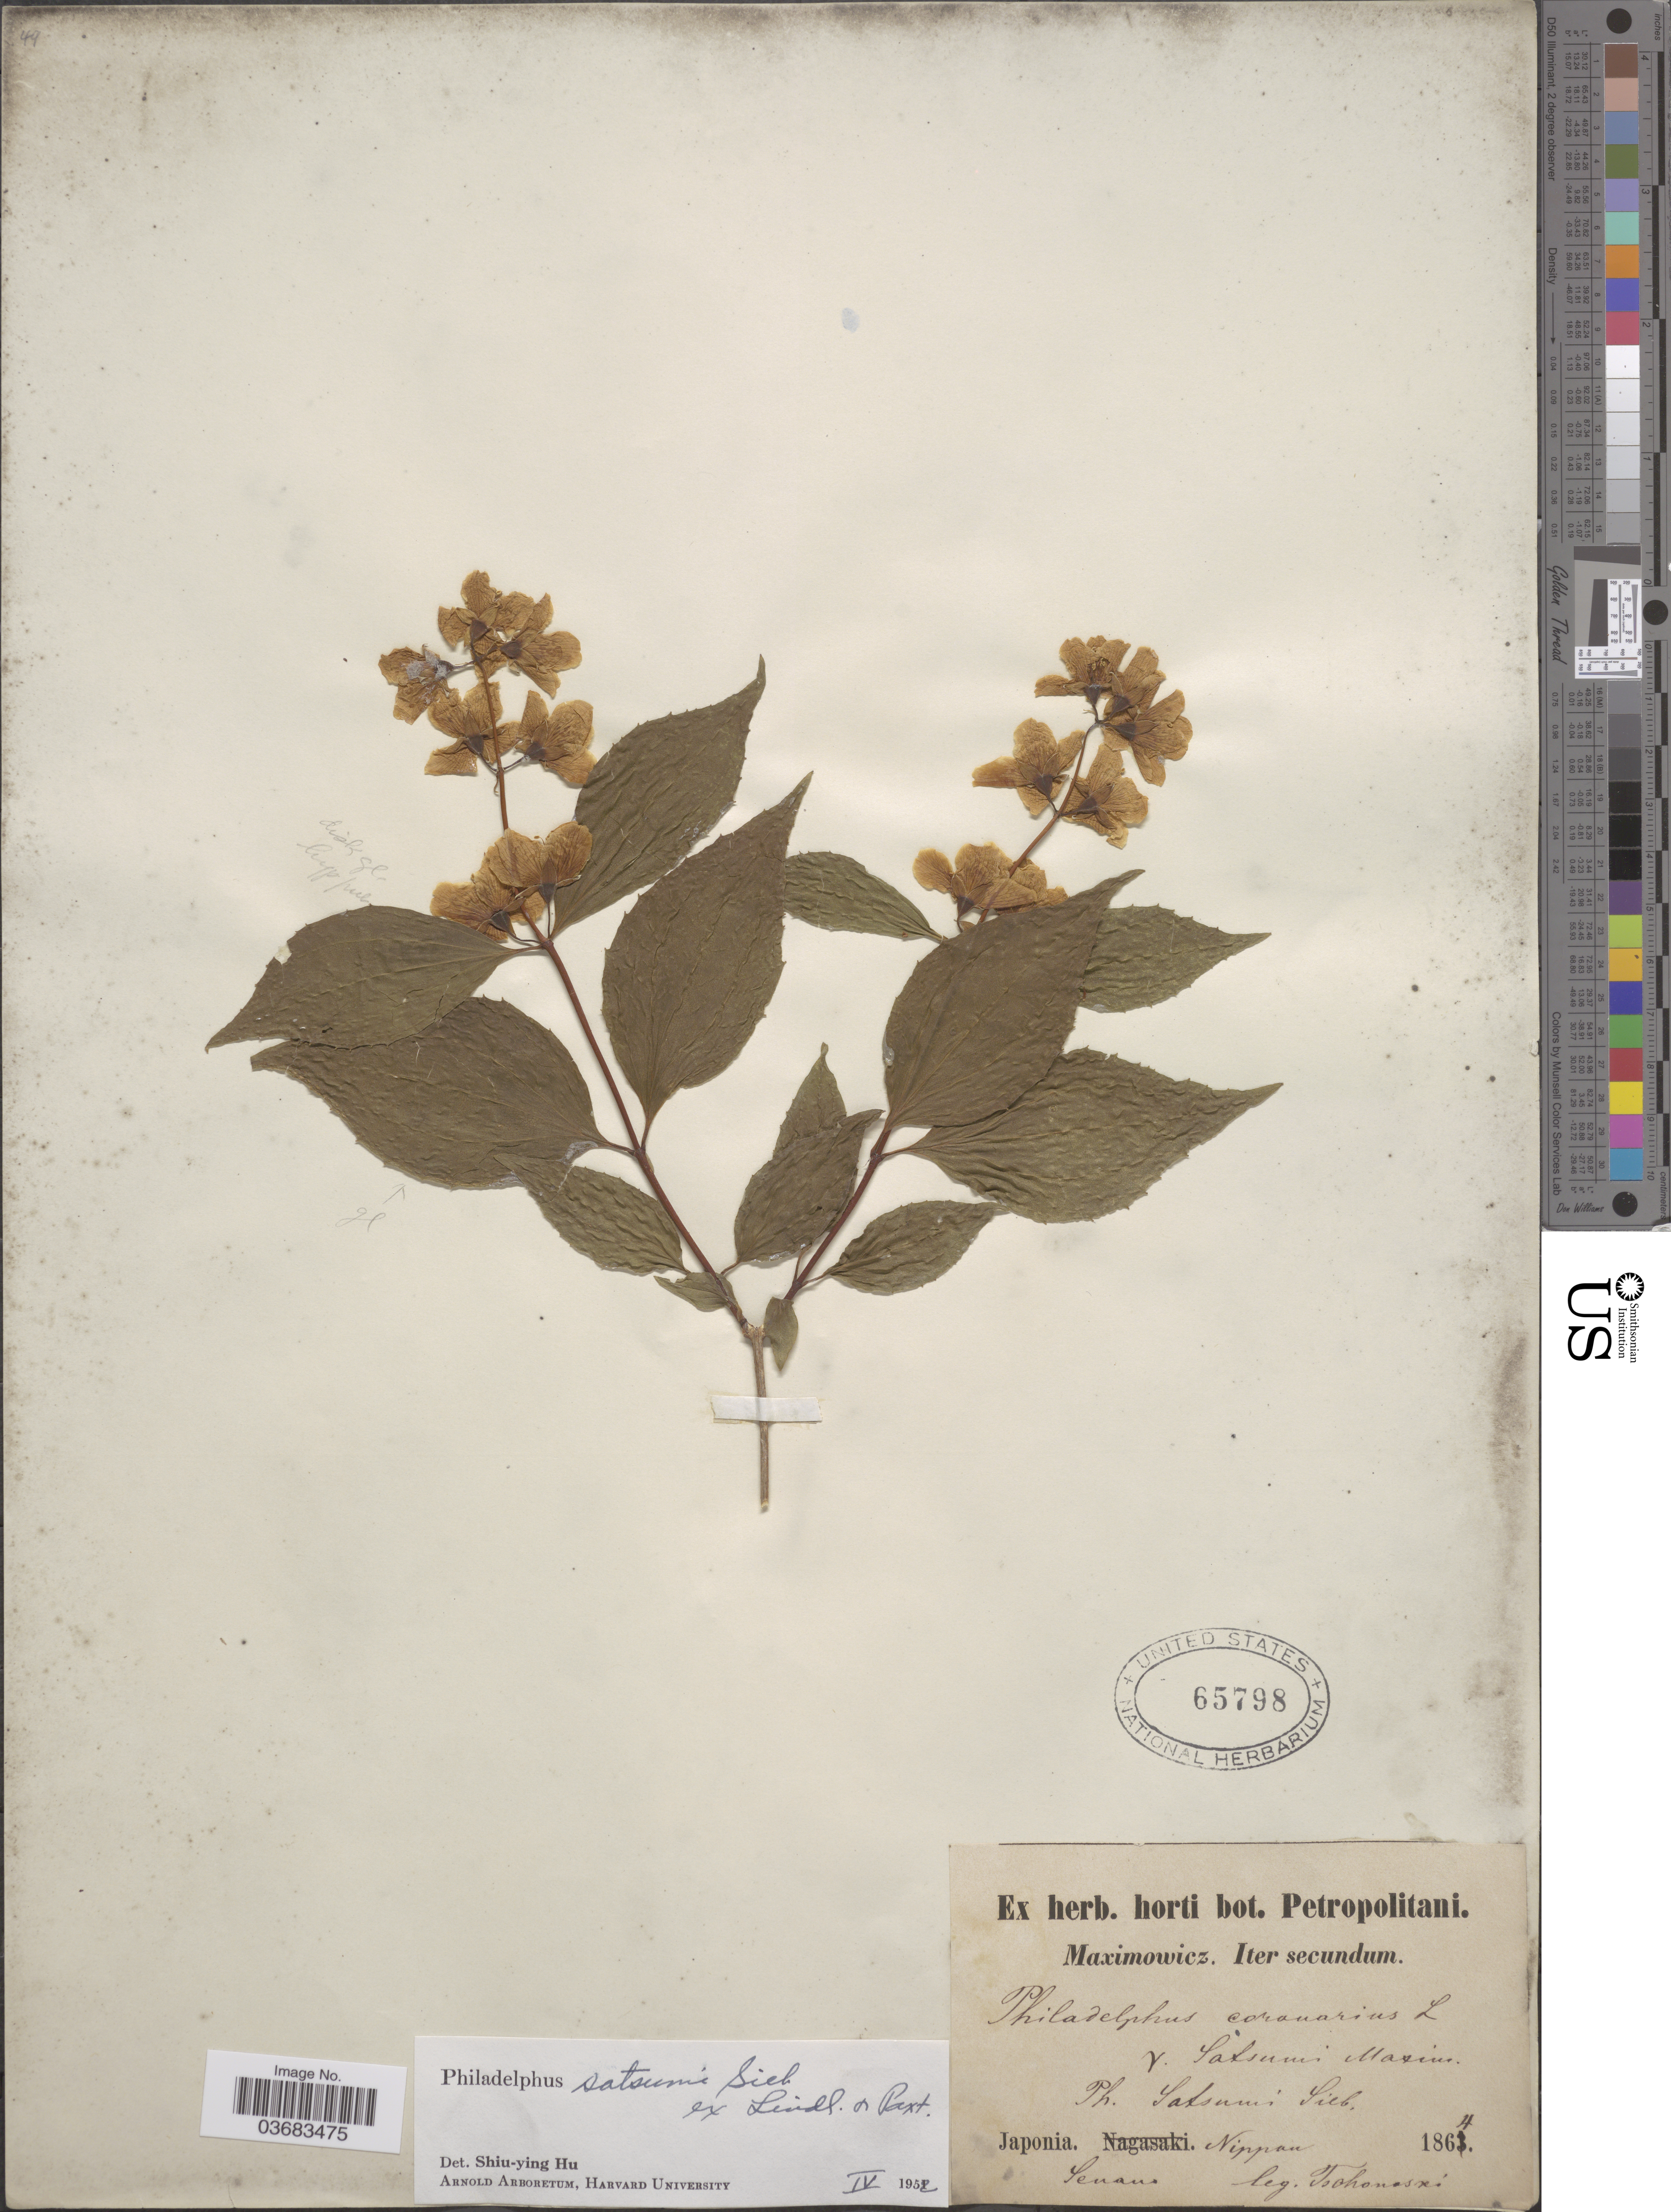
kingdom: Plantae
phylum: Tracheophyta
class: Magnoliopsida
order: Cornales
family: Hydrangeaceae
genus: Philadelphus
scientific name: Philadelphus satsumi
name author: Siebold ex Lindl. & Paxton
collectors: -. Tschonoski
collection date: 1864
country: Japan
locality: Iter secundum. Nippon. Senan.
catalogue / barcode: US 65798